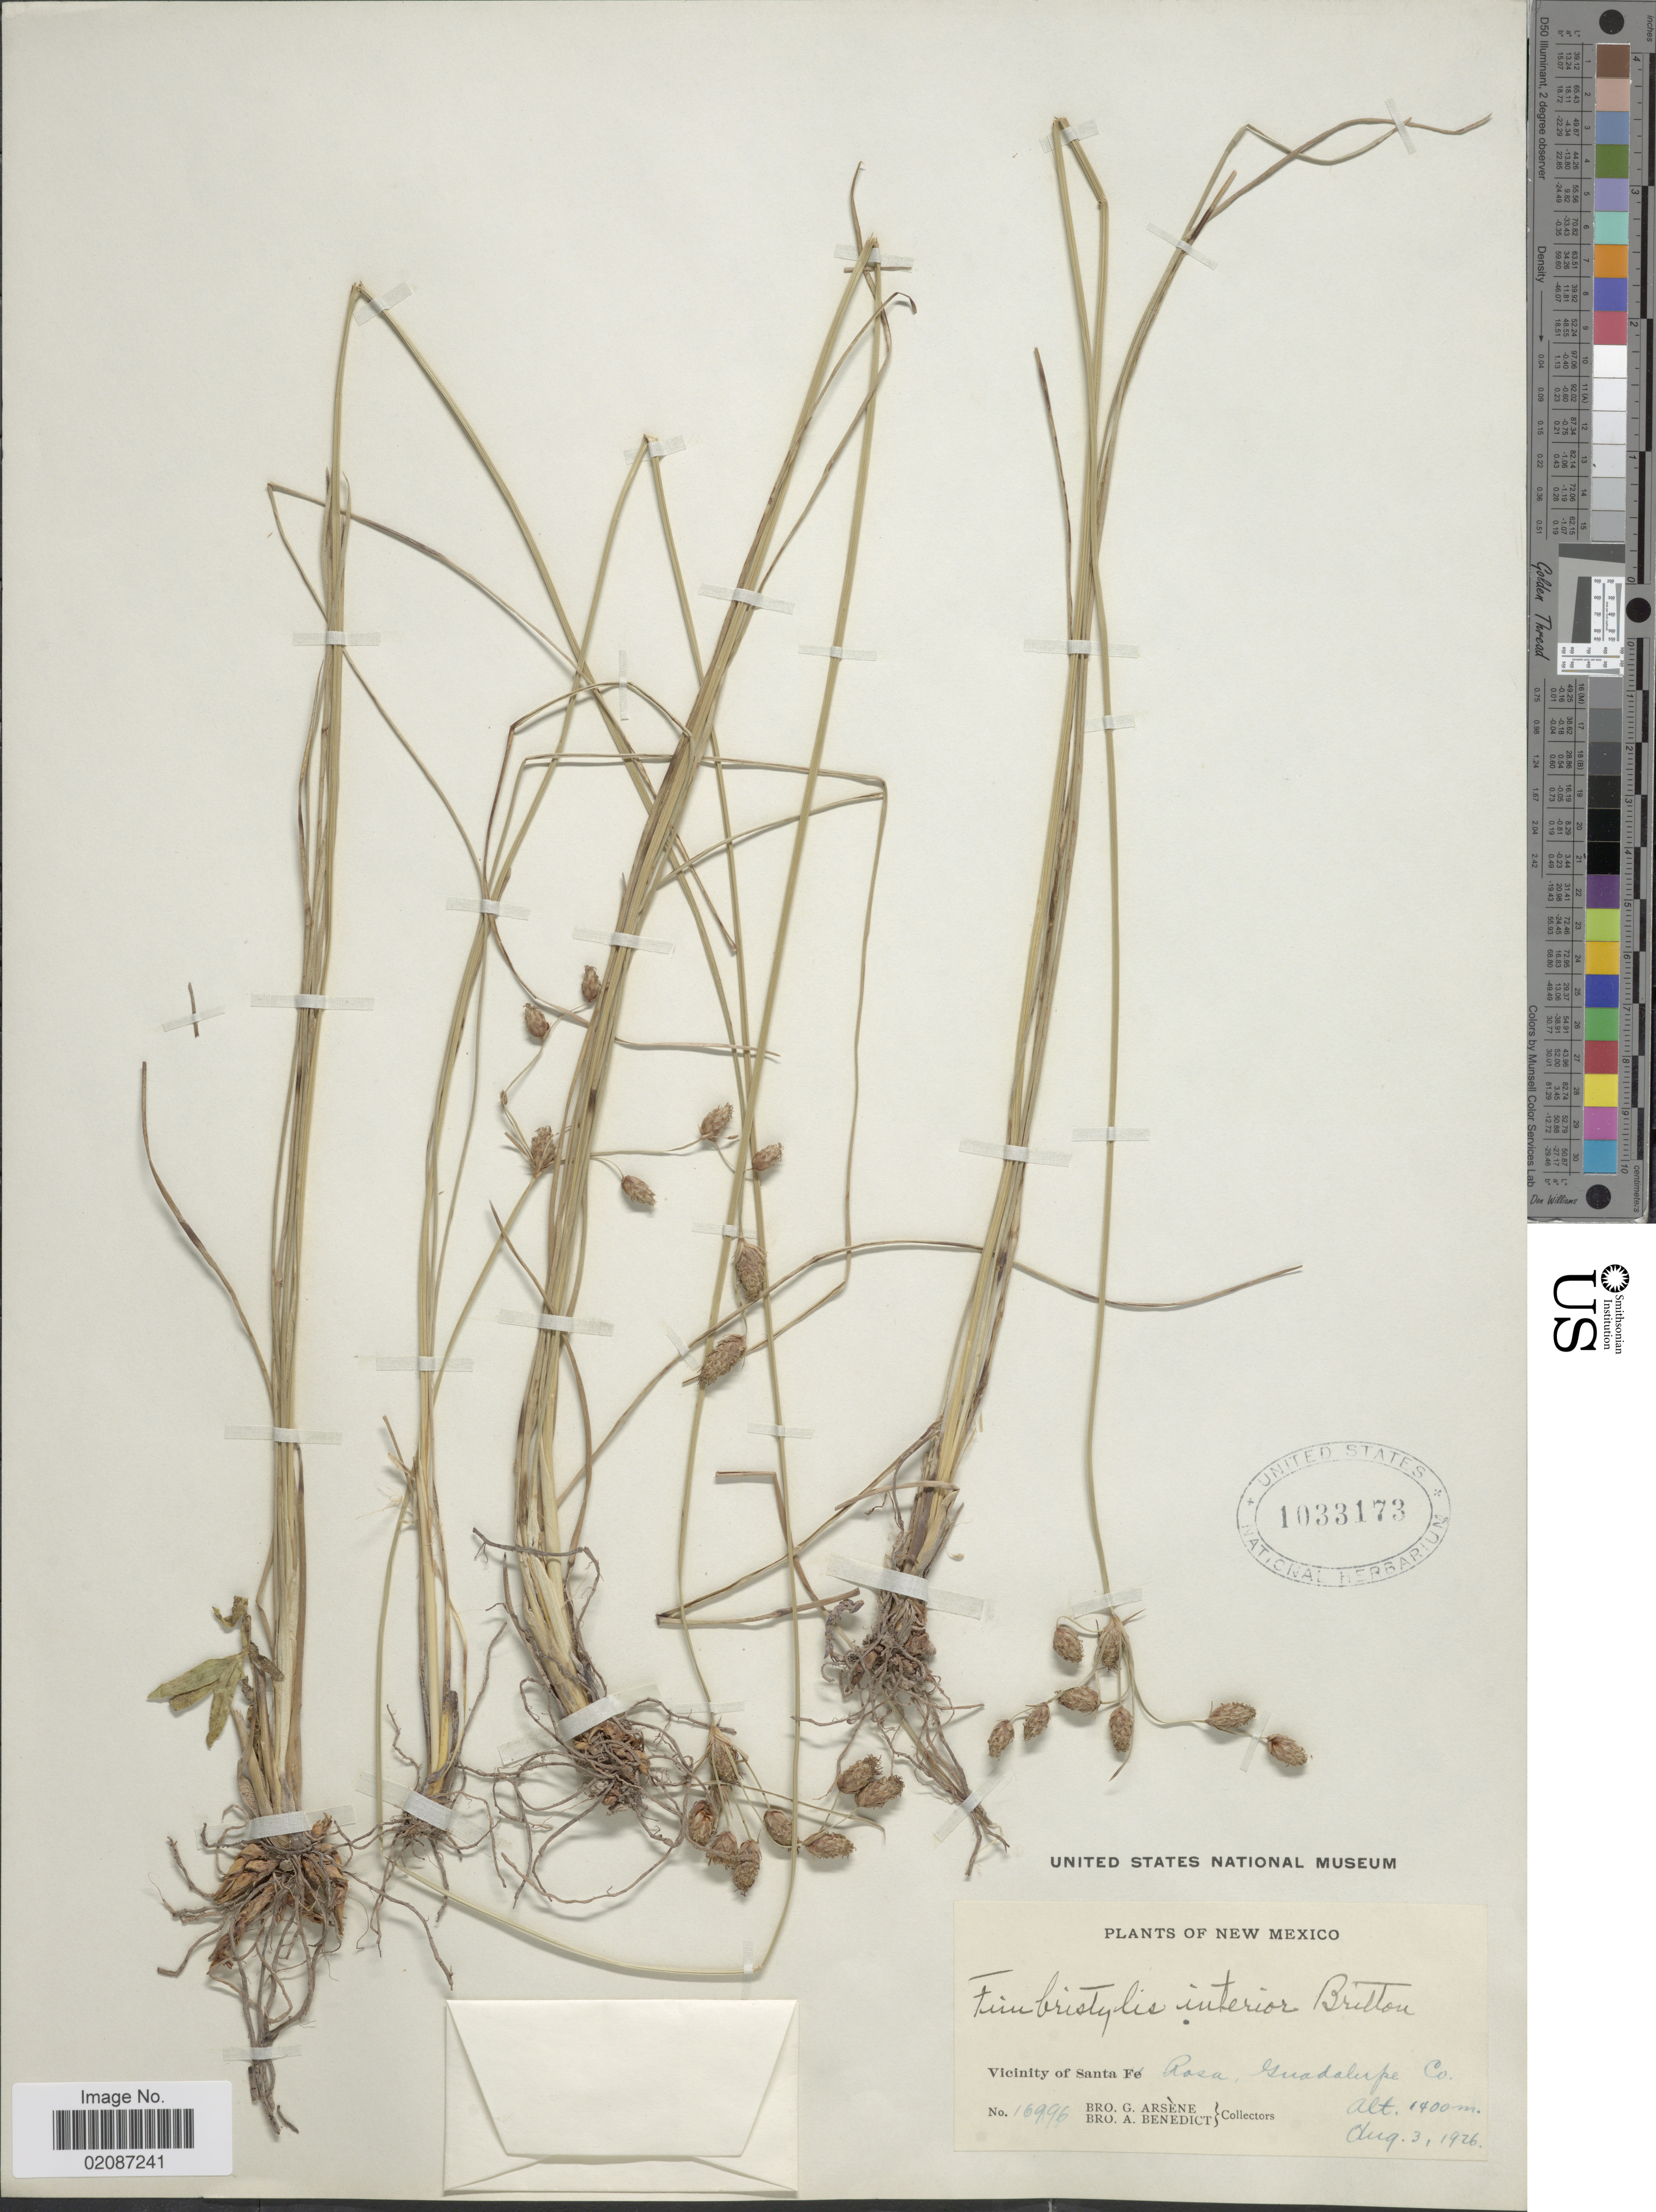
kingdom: Plantae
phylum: Tracheophyta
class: Liliopsida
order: Poales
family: Cyperaceae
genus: Fimbristylis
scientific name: Fimbristylis spadicea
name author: (L.) Vahl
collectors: Bro. G. Arsène & Bro. A. Benedict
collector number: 16996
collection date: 1926-08-03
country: United States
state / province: New Mexico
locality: Vicinity of Sant Rosa, Guadalupe Co.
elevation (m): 1400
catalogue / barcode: US 1033173